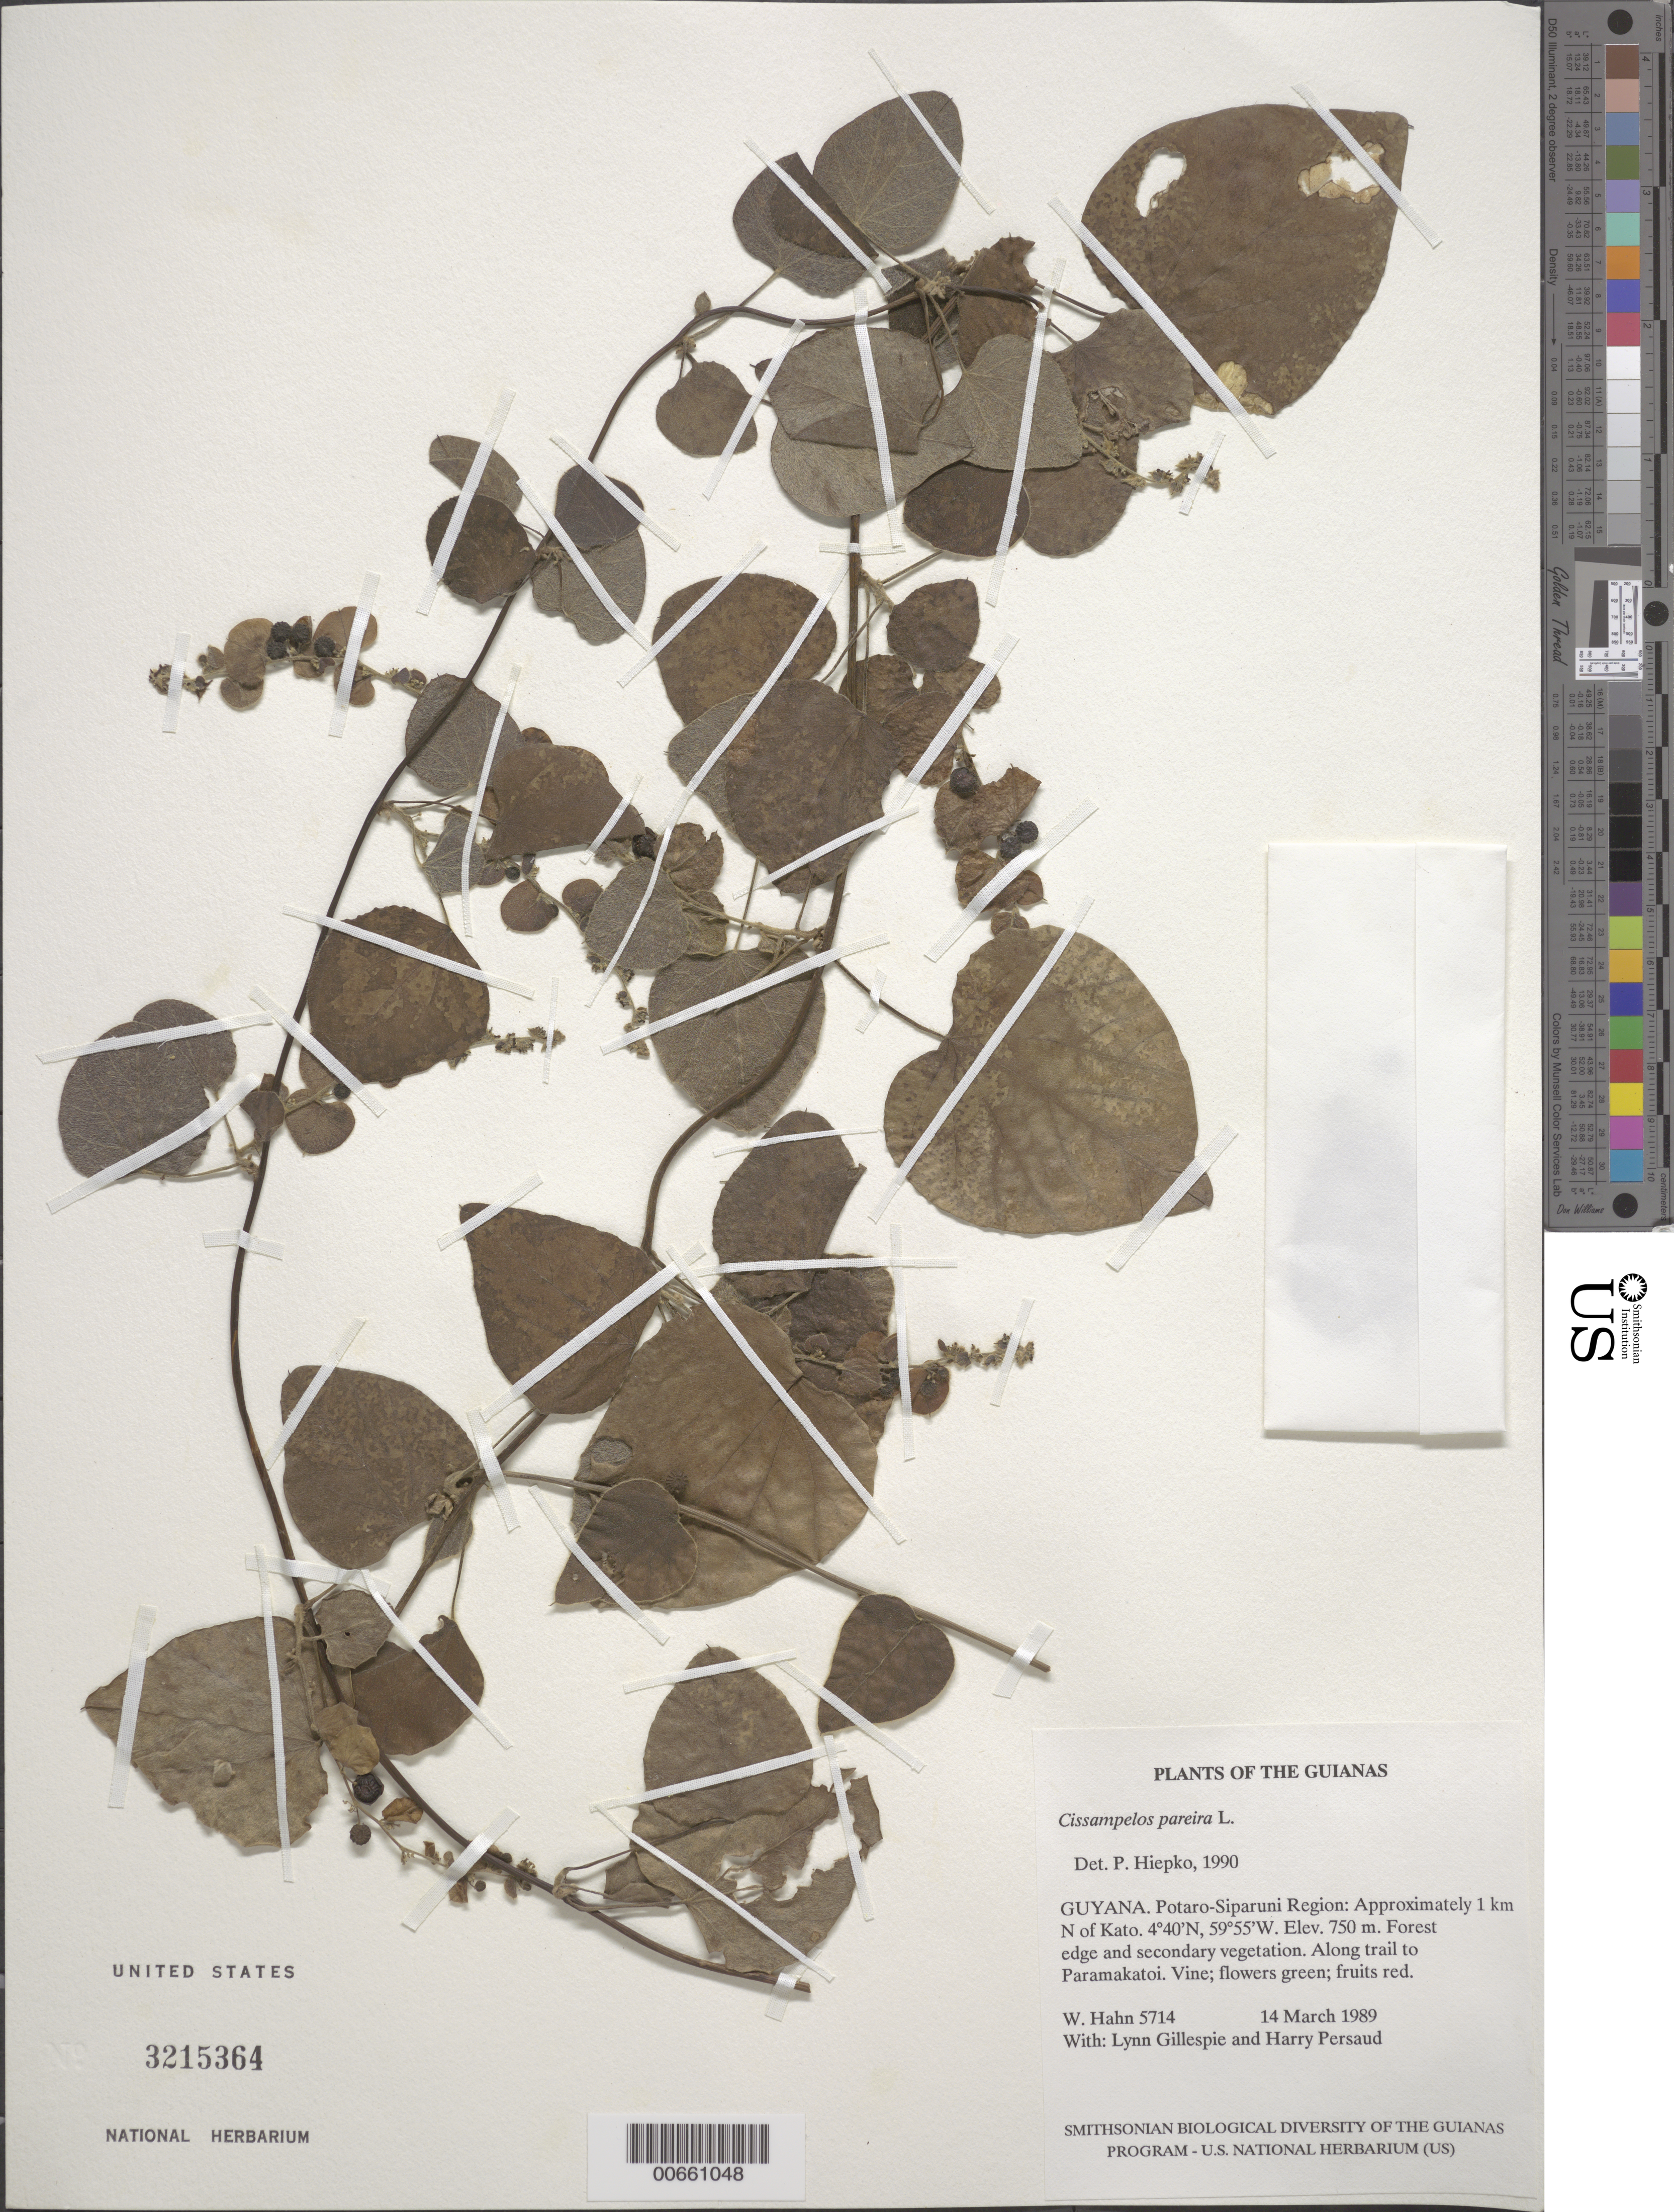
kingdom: Plantae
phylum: Tracheophyta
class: Magnoliopsida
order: Ranunculales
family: Menispermaceae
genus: Cissampelos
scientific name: Cissampelos pareira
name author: L.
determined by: Hiepko, P. H.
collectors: W. Hahn, L. J. Gillespie & H. Persaud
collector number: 5714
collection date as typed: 14 March 1989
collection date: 1989-03-14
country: Guyana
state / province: Potaro-Siparuni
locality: Approximately 1 km N of Kato, along trail to Paramakatoi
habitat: Forest edge and secondary vegetation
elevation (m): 750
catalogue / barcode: US 3215364